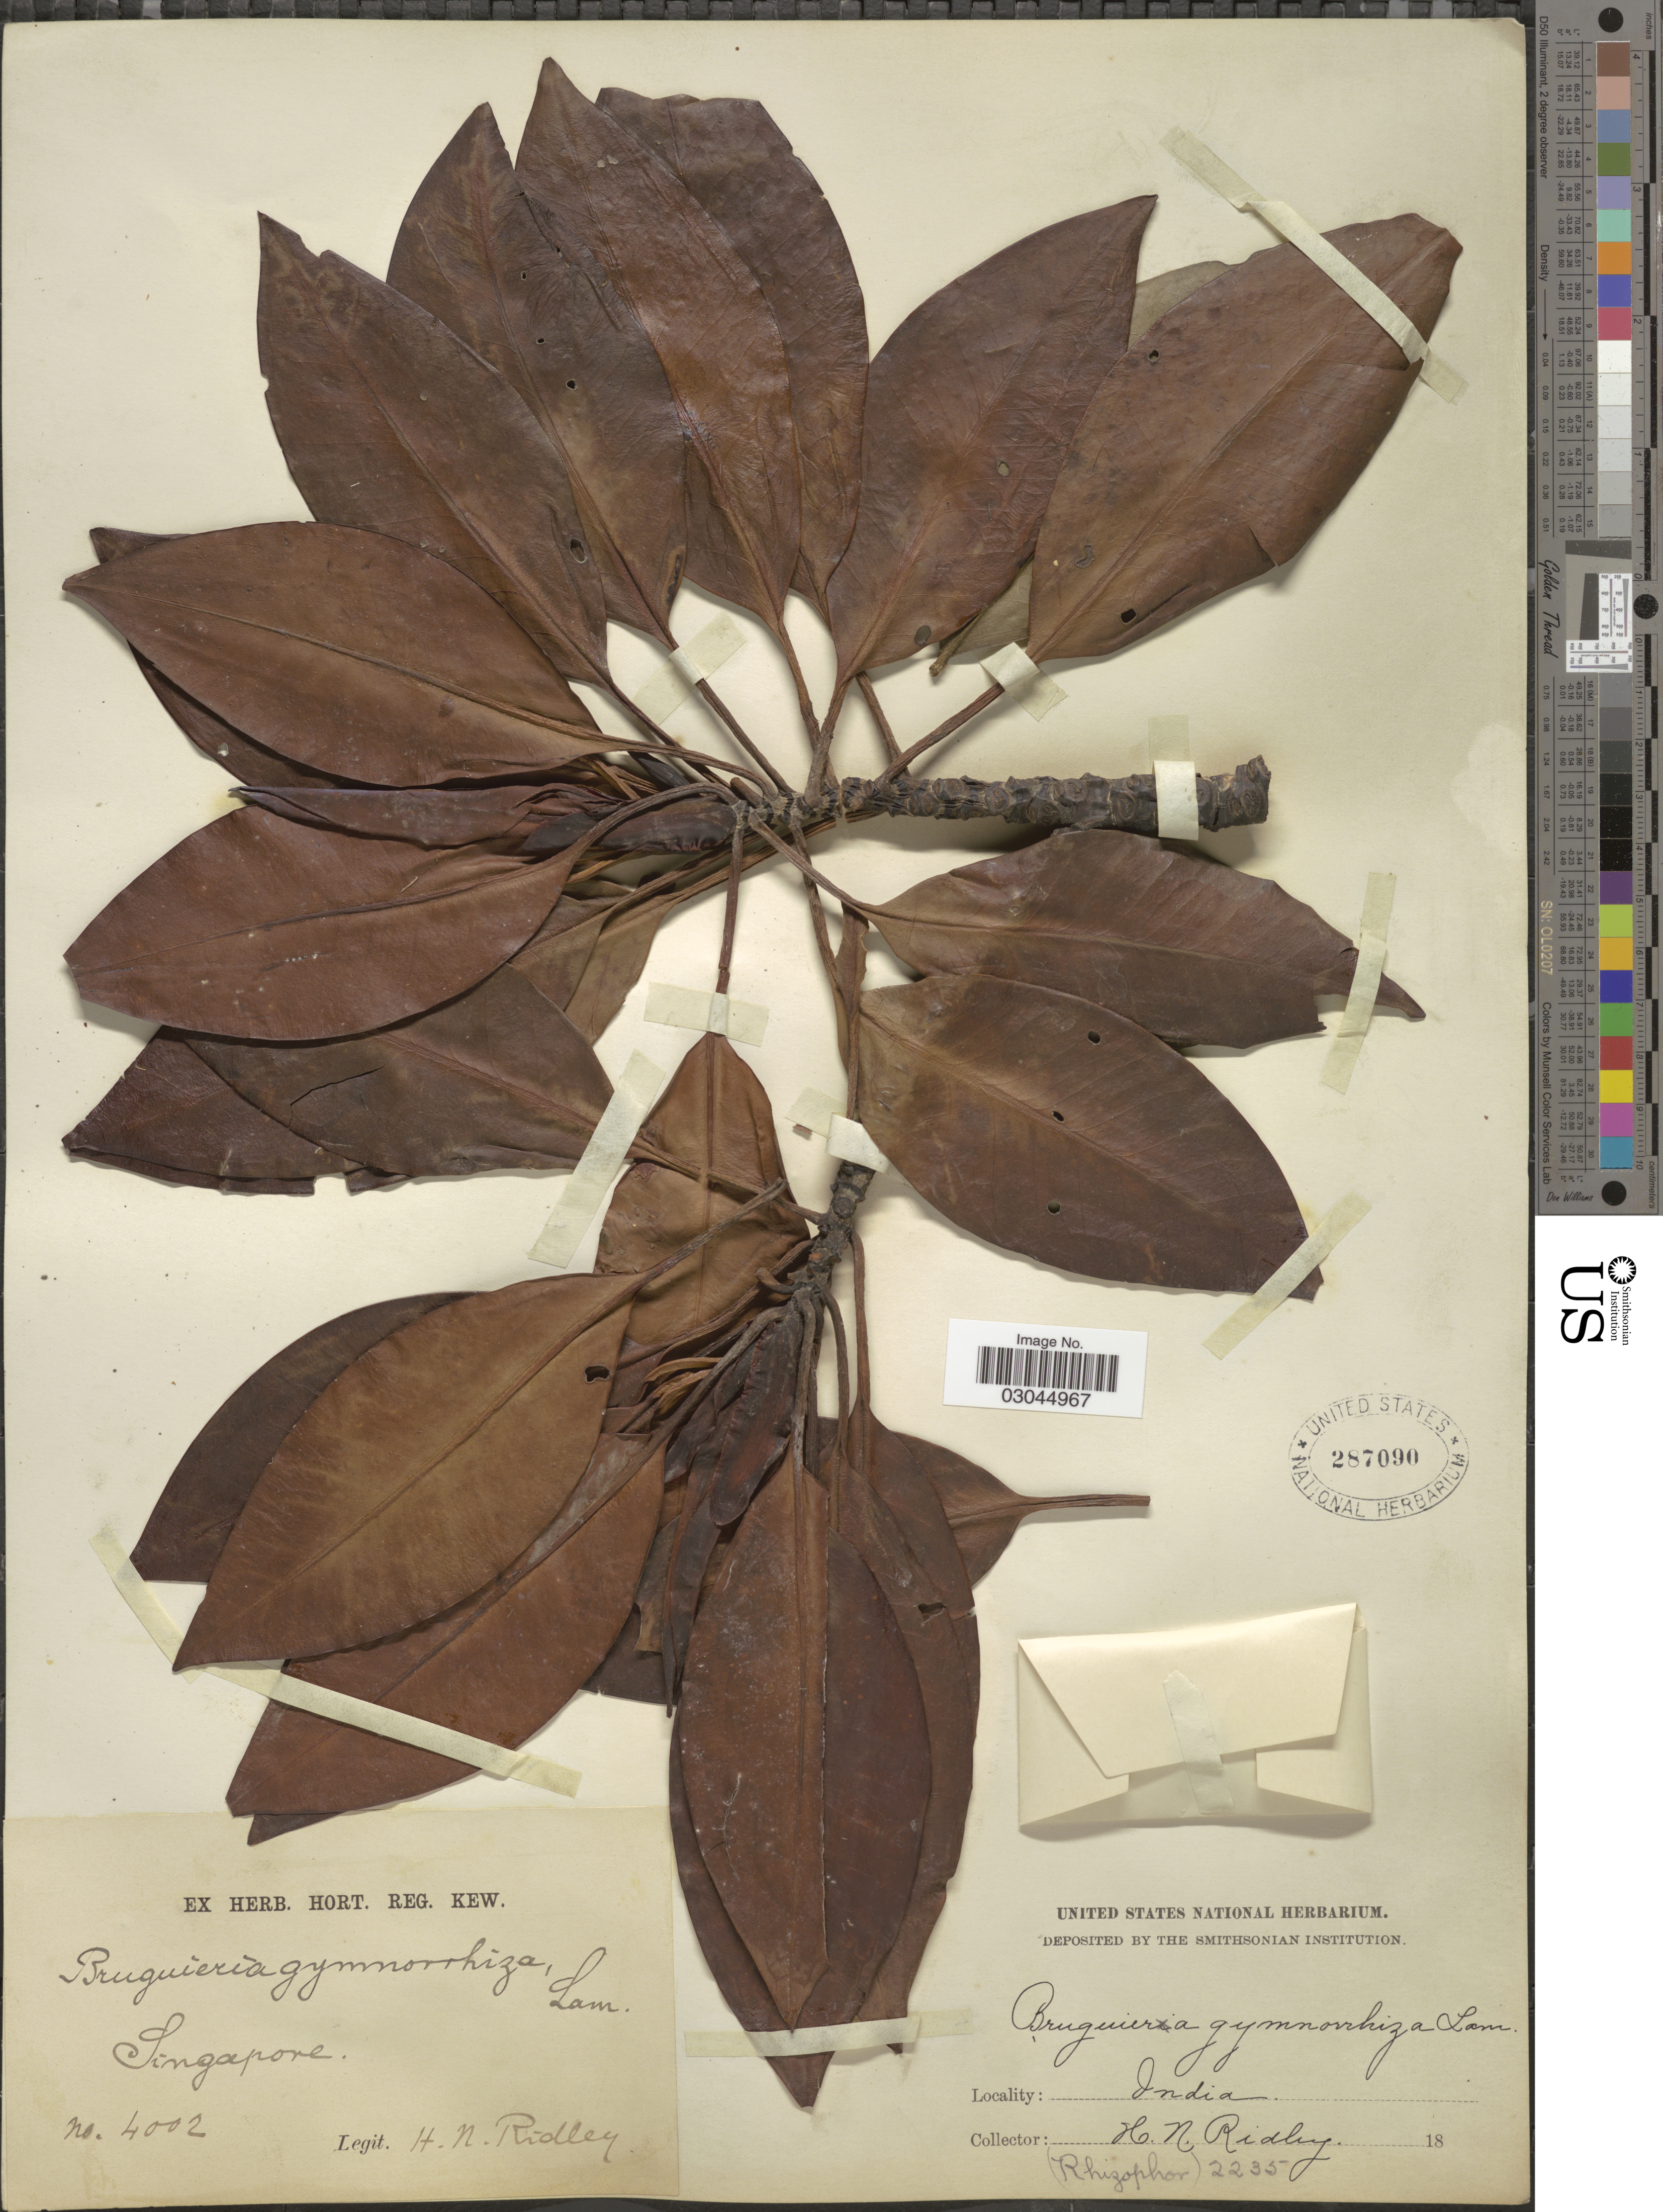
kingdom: Plantae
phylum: Tracheophyta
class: Magnoliopsida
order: Malpighiales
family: Rhizophoraceae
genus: Bruguiera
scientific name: Bruguiera gymnorhiza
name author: (L.) Savigny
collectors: H. N. Ridley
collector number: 4002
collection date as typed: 18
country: Singapore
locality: Singapore, India.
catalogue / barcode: US 287090